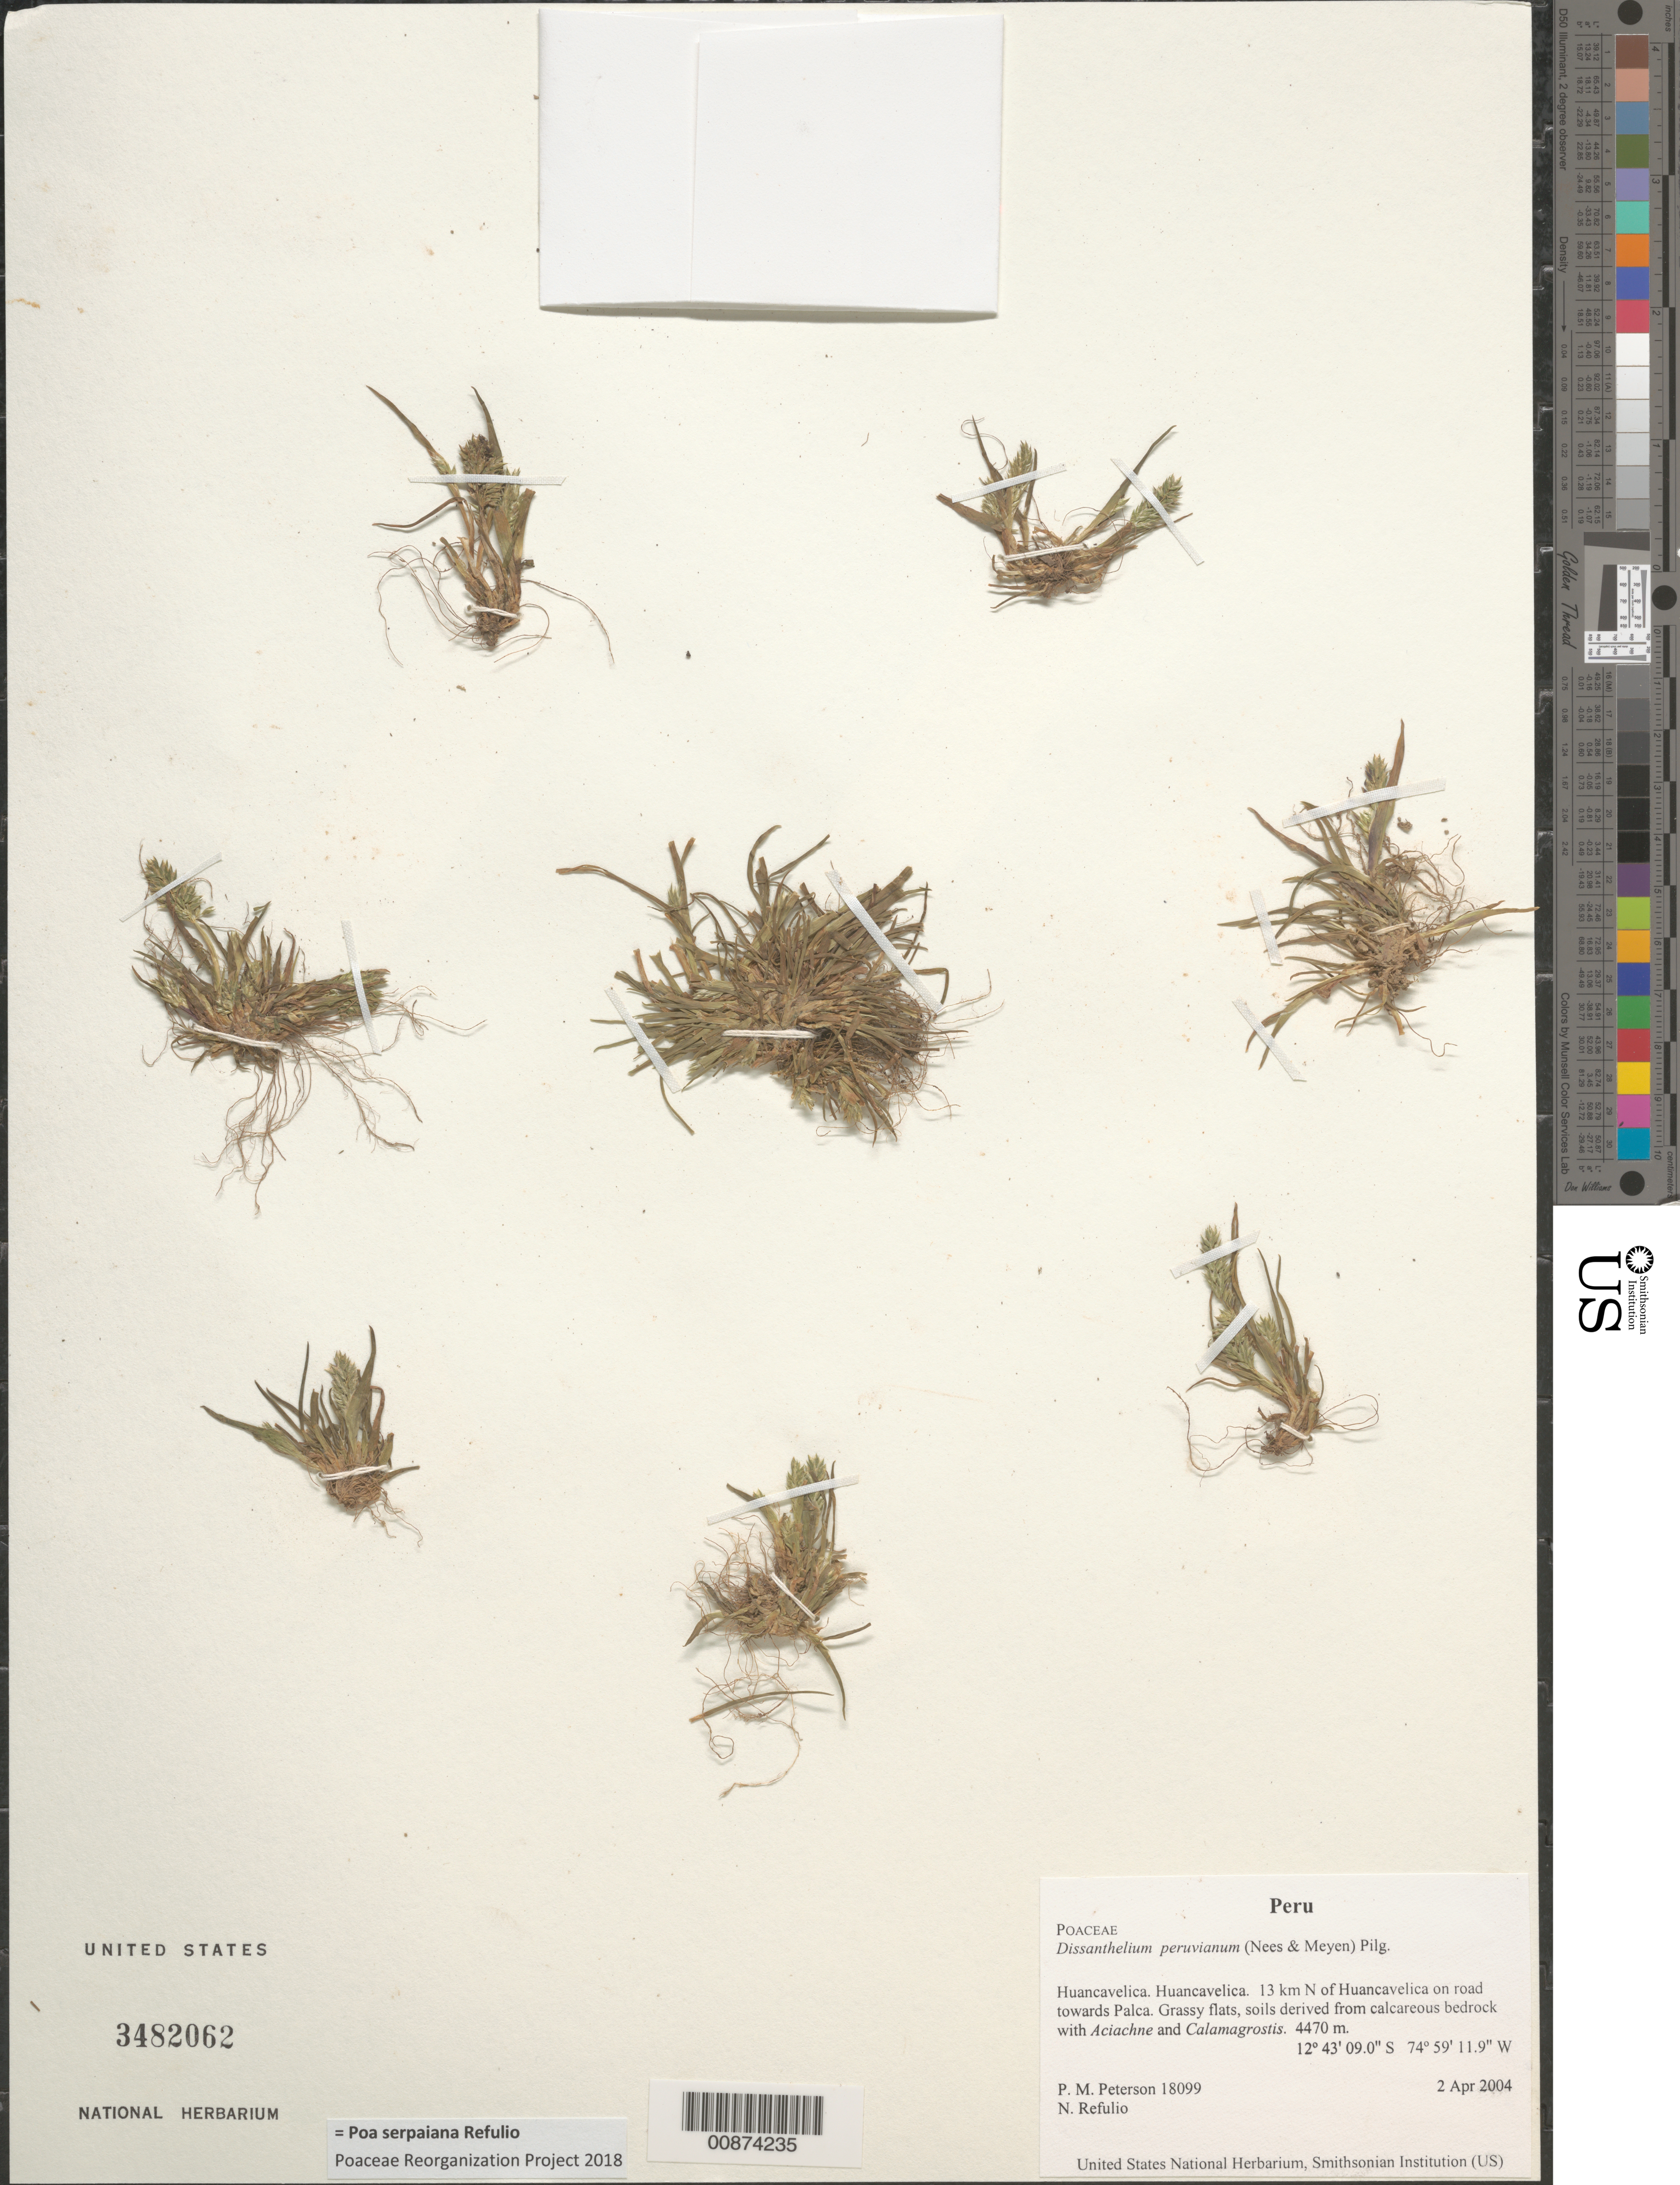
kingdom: Plantae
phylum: Tracheophyta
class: Liliopsida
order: Poales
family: Poaceae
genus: Poa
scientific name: Poa serpaiana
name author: Refulio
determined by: Poaceae Reorganization Project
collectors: P. M. Peterson & N. Refulio-Rodríguez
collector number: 18099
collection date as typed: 02 Apr 2004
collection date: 2004-04-02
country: Peru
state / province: Huancavelica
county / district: Huancavelica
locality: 13 km N of Huancavelica on road towards Palca. Grassy flats, soils derived from calcareous bedrock with Aciachne and Calamagrostis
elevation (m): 4470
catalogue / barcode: US 3482062